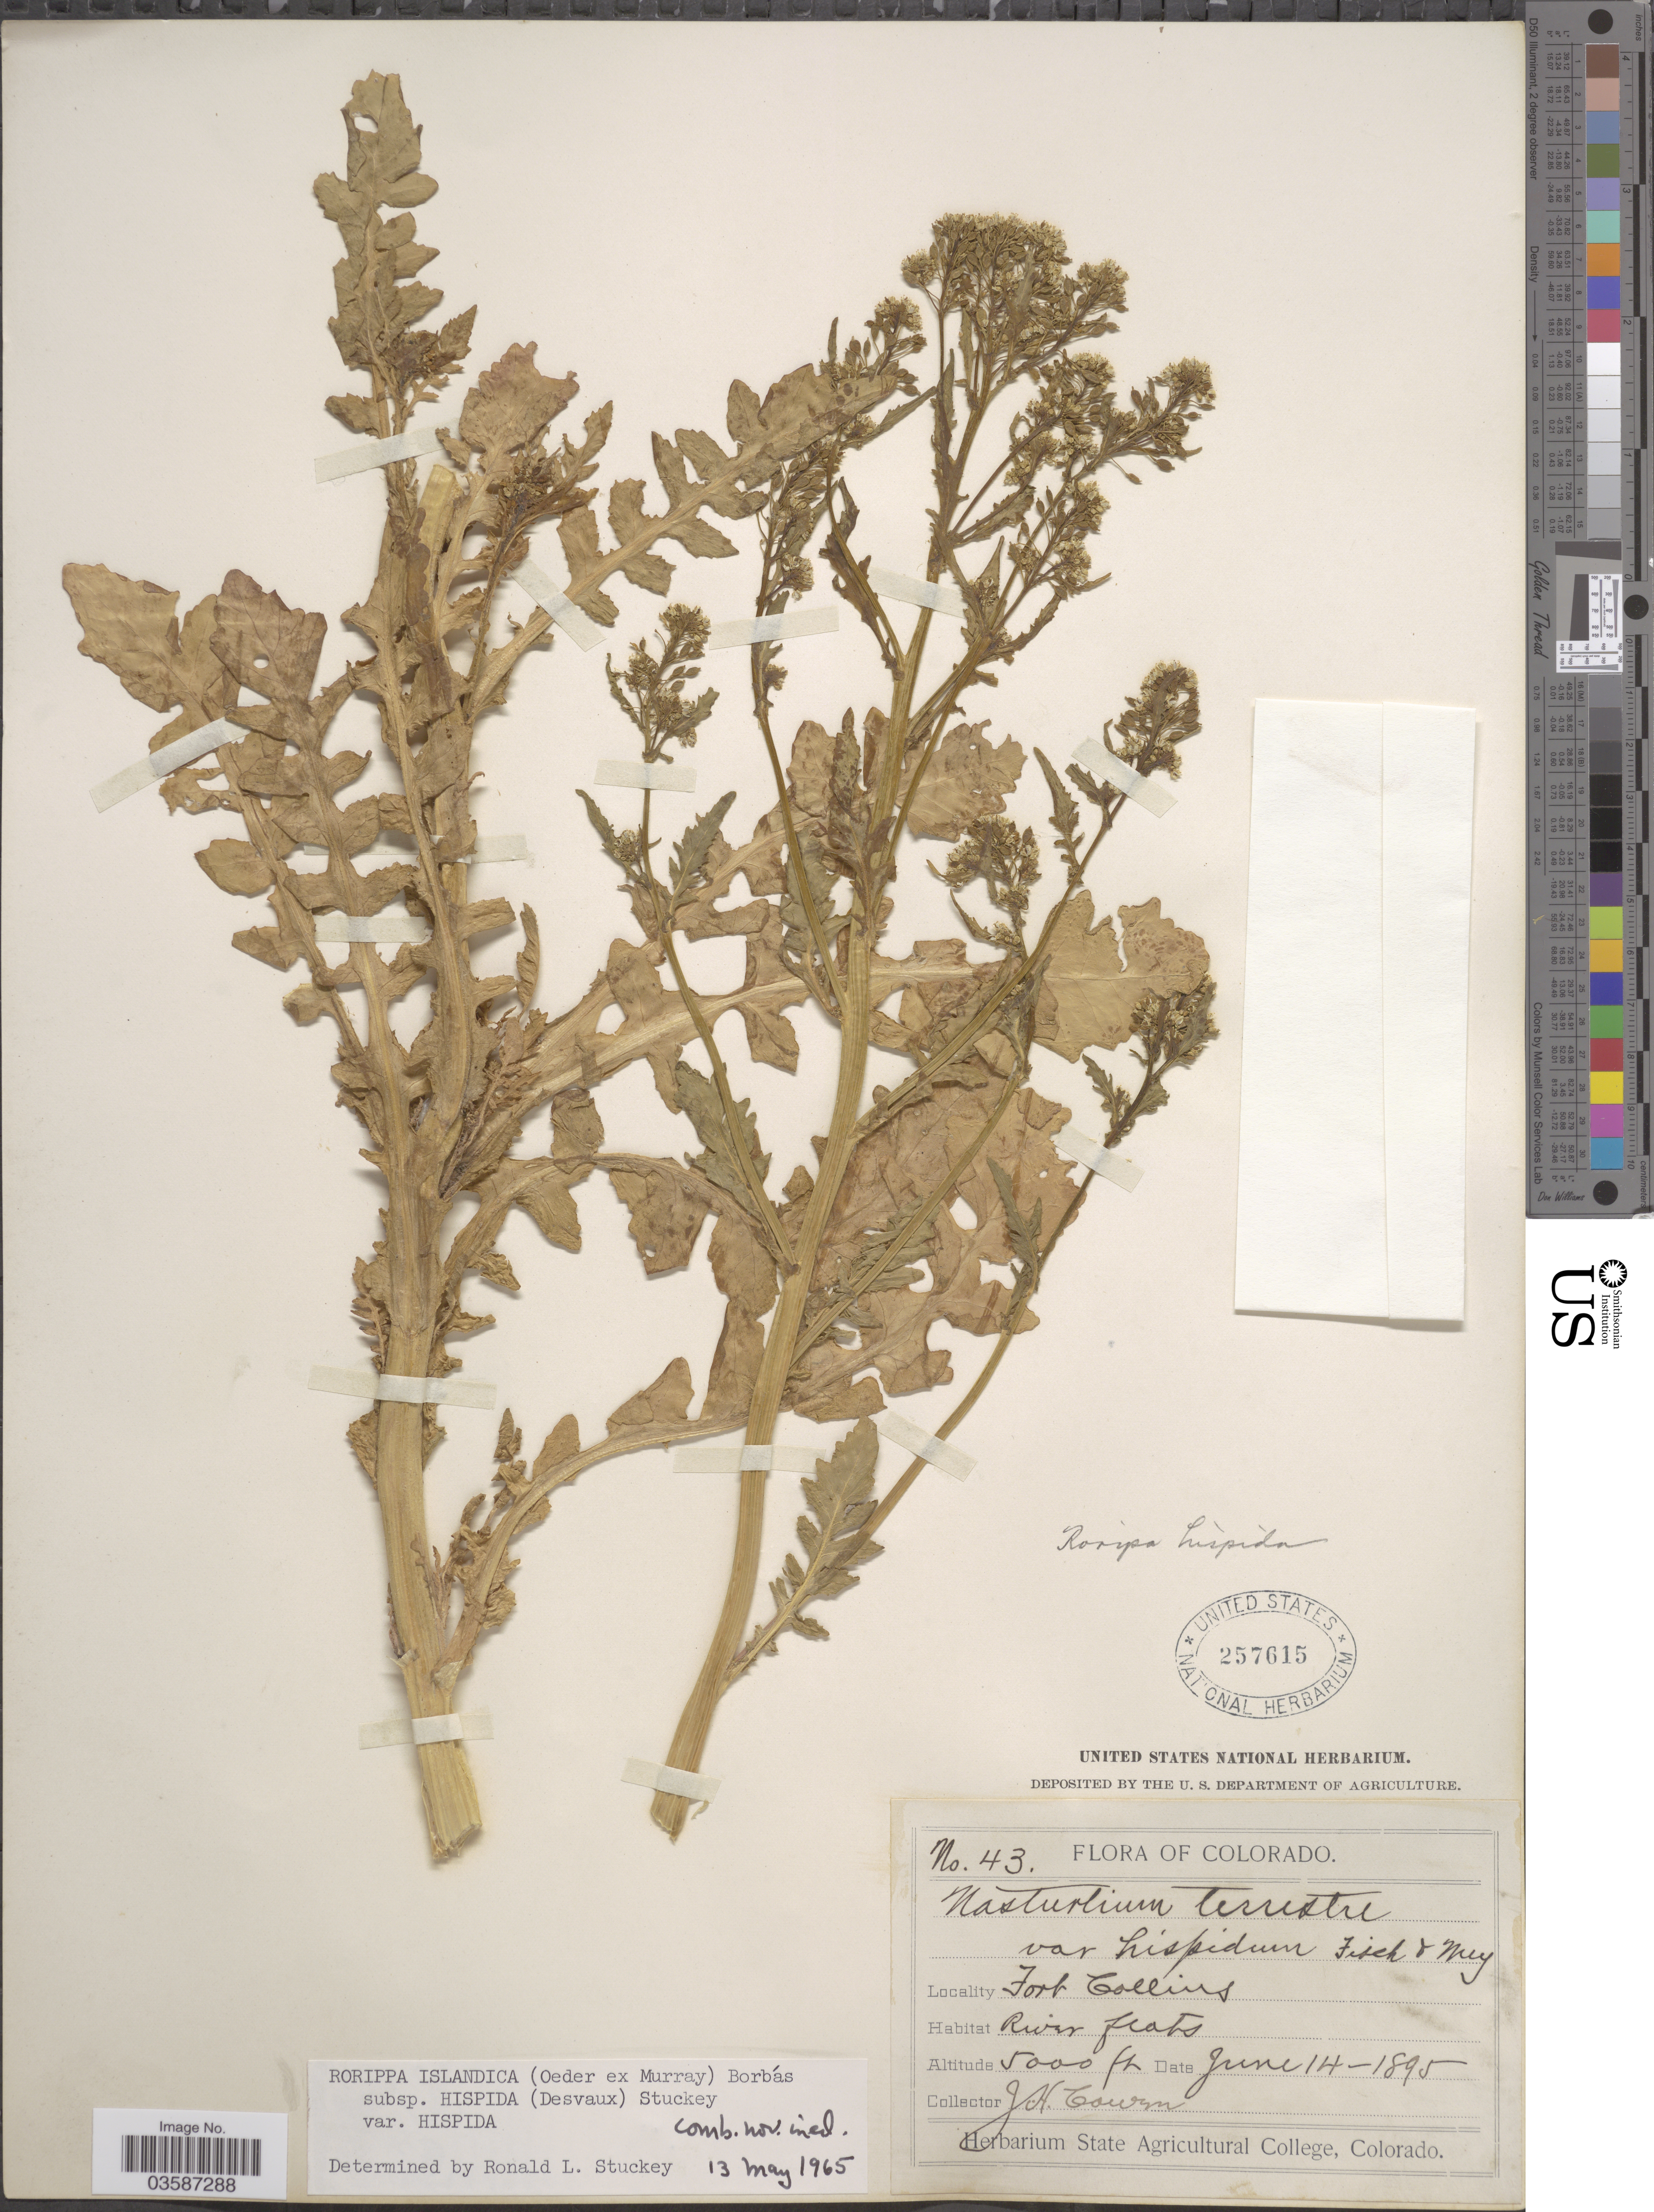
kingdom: Plantae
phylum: Tracheophyta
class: Magnoliopsida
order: Brassicales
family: Brassicaceae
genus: Rorippa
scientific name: Rorippa islandica var. hispida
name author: (Desv.) Butters & Abbe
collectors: J. H. Cowen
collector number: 43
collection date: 1895-06-14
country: United States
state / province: Colorado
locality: Fort Collins.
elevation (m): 1524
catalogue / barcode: US 257615